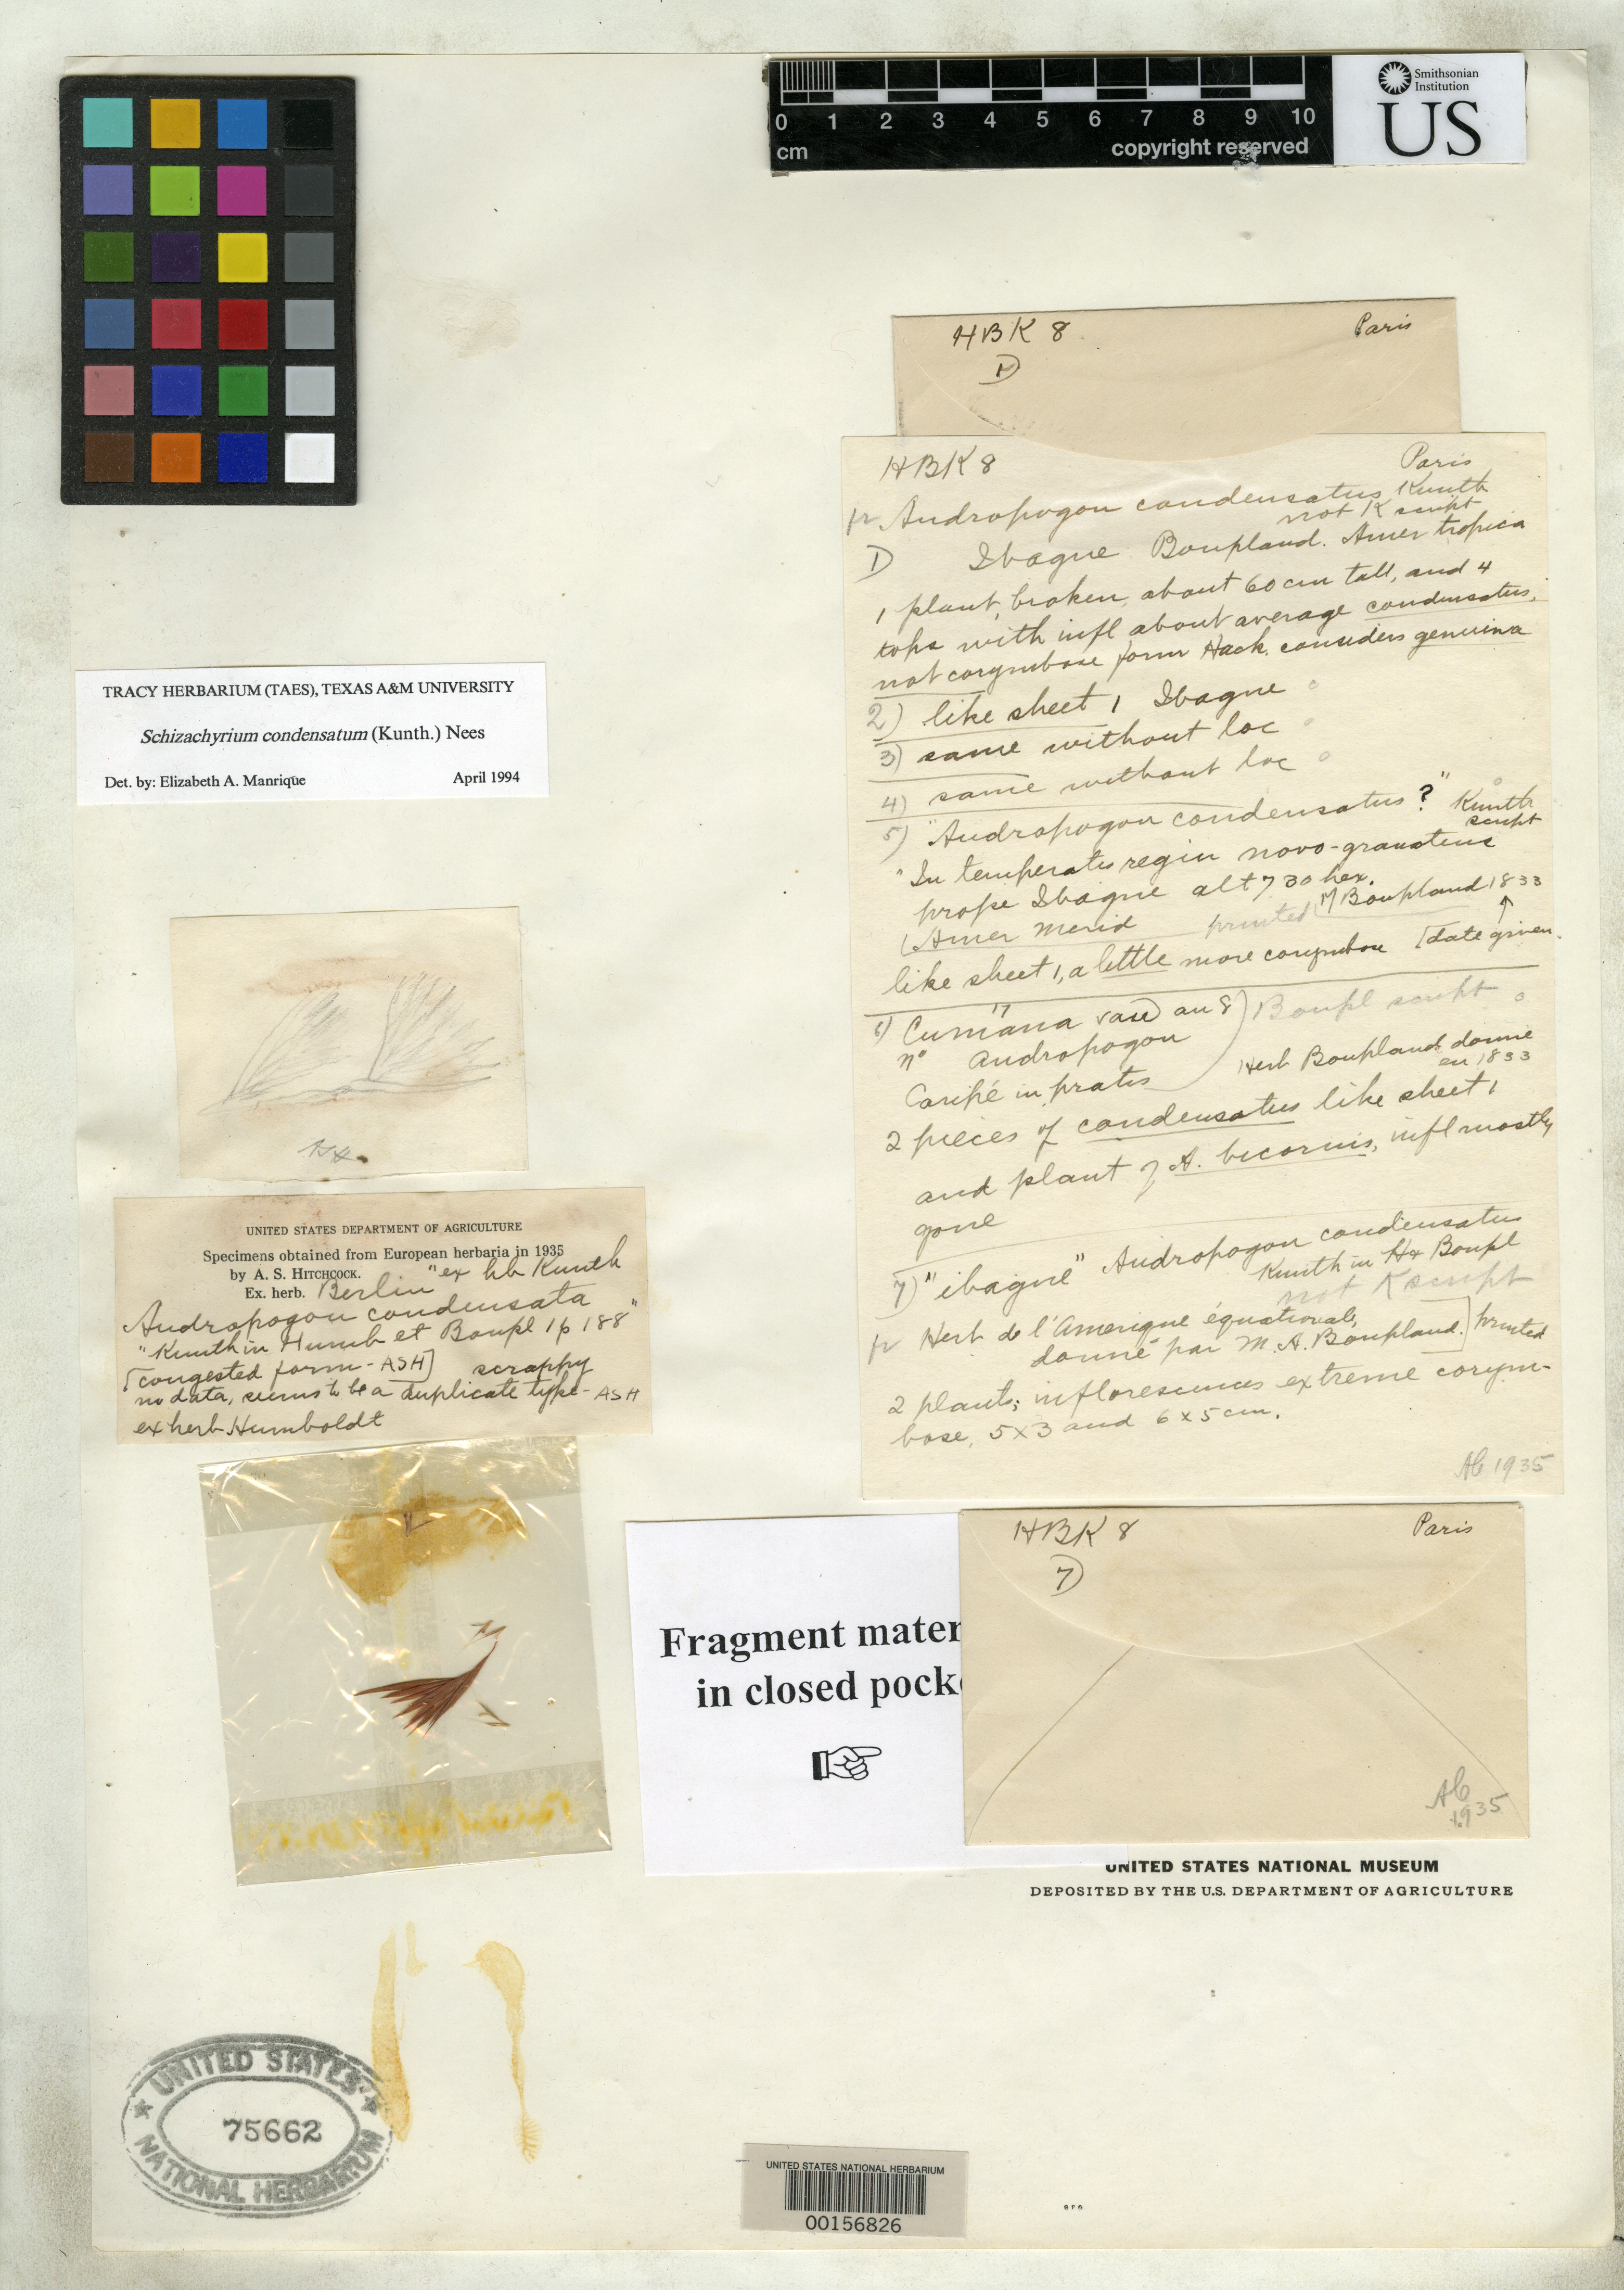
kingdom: Plantae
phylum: Tracheophyta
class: Liliopsida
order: Poales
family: Poaceae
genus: Andropogon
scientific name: Andropogon condensatus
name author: Kunth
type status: Type Fragment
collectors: A. J. A. Bonpland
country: Colombia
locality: Prope Ibague.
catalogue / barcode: US 75662